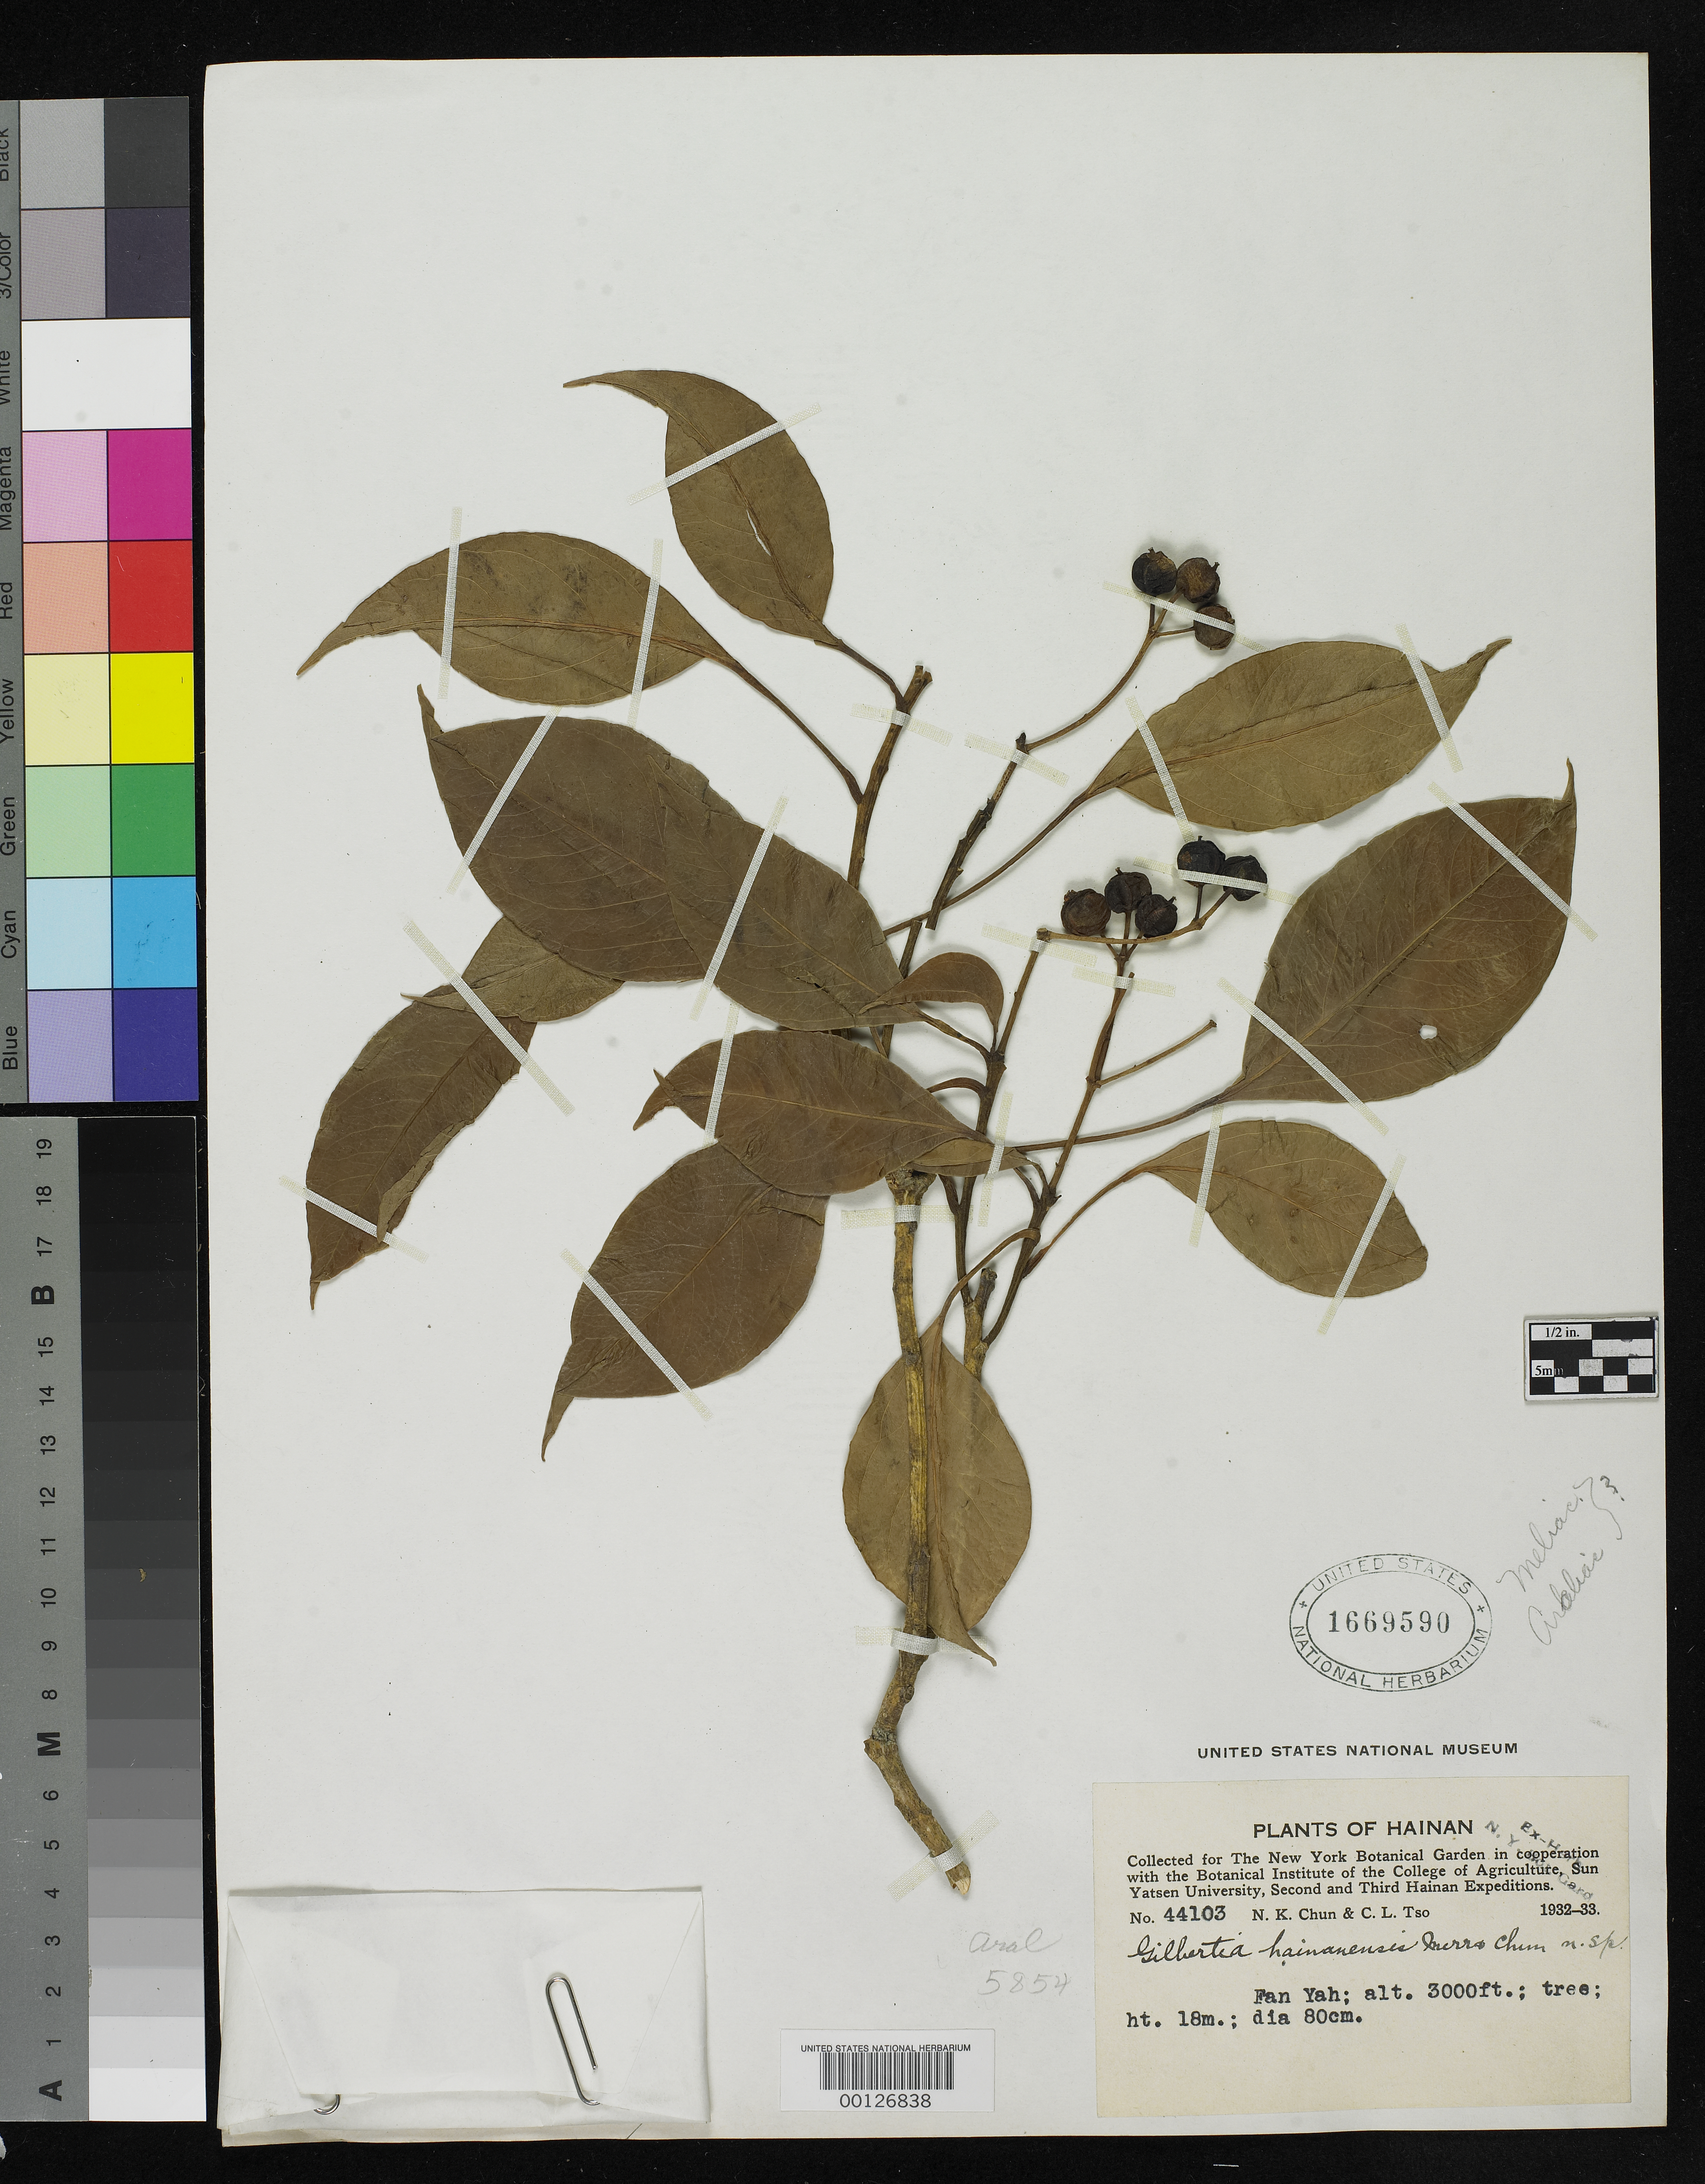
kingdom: Plantae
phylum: Tracheophyta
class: Magnoliopsida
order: Apiales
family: Araliaceae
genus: Gilibertia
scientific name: Gilibertia hainanensis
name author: Merr. & Chun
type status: Possible Isotype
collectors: N. K. Chun & C. Tso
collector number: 44103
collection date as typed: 1932 to -- --- 1933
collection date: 1932/1933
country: China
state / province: Hainan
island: Hainan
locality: Fan Yah.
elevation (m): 914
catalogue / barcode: US 1669590